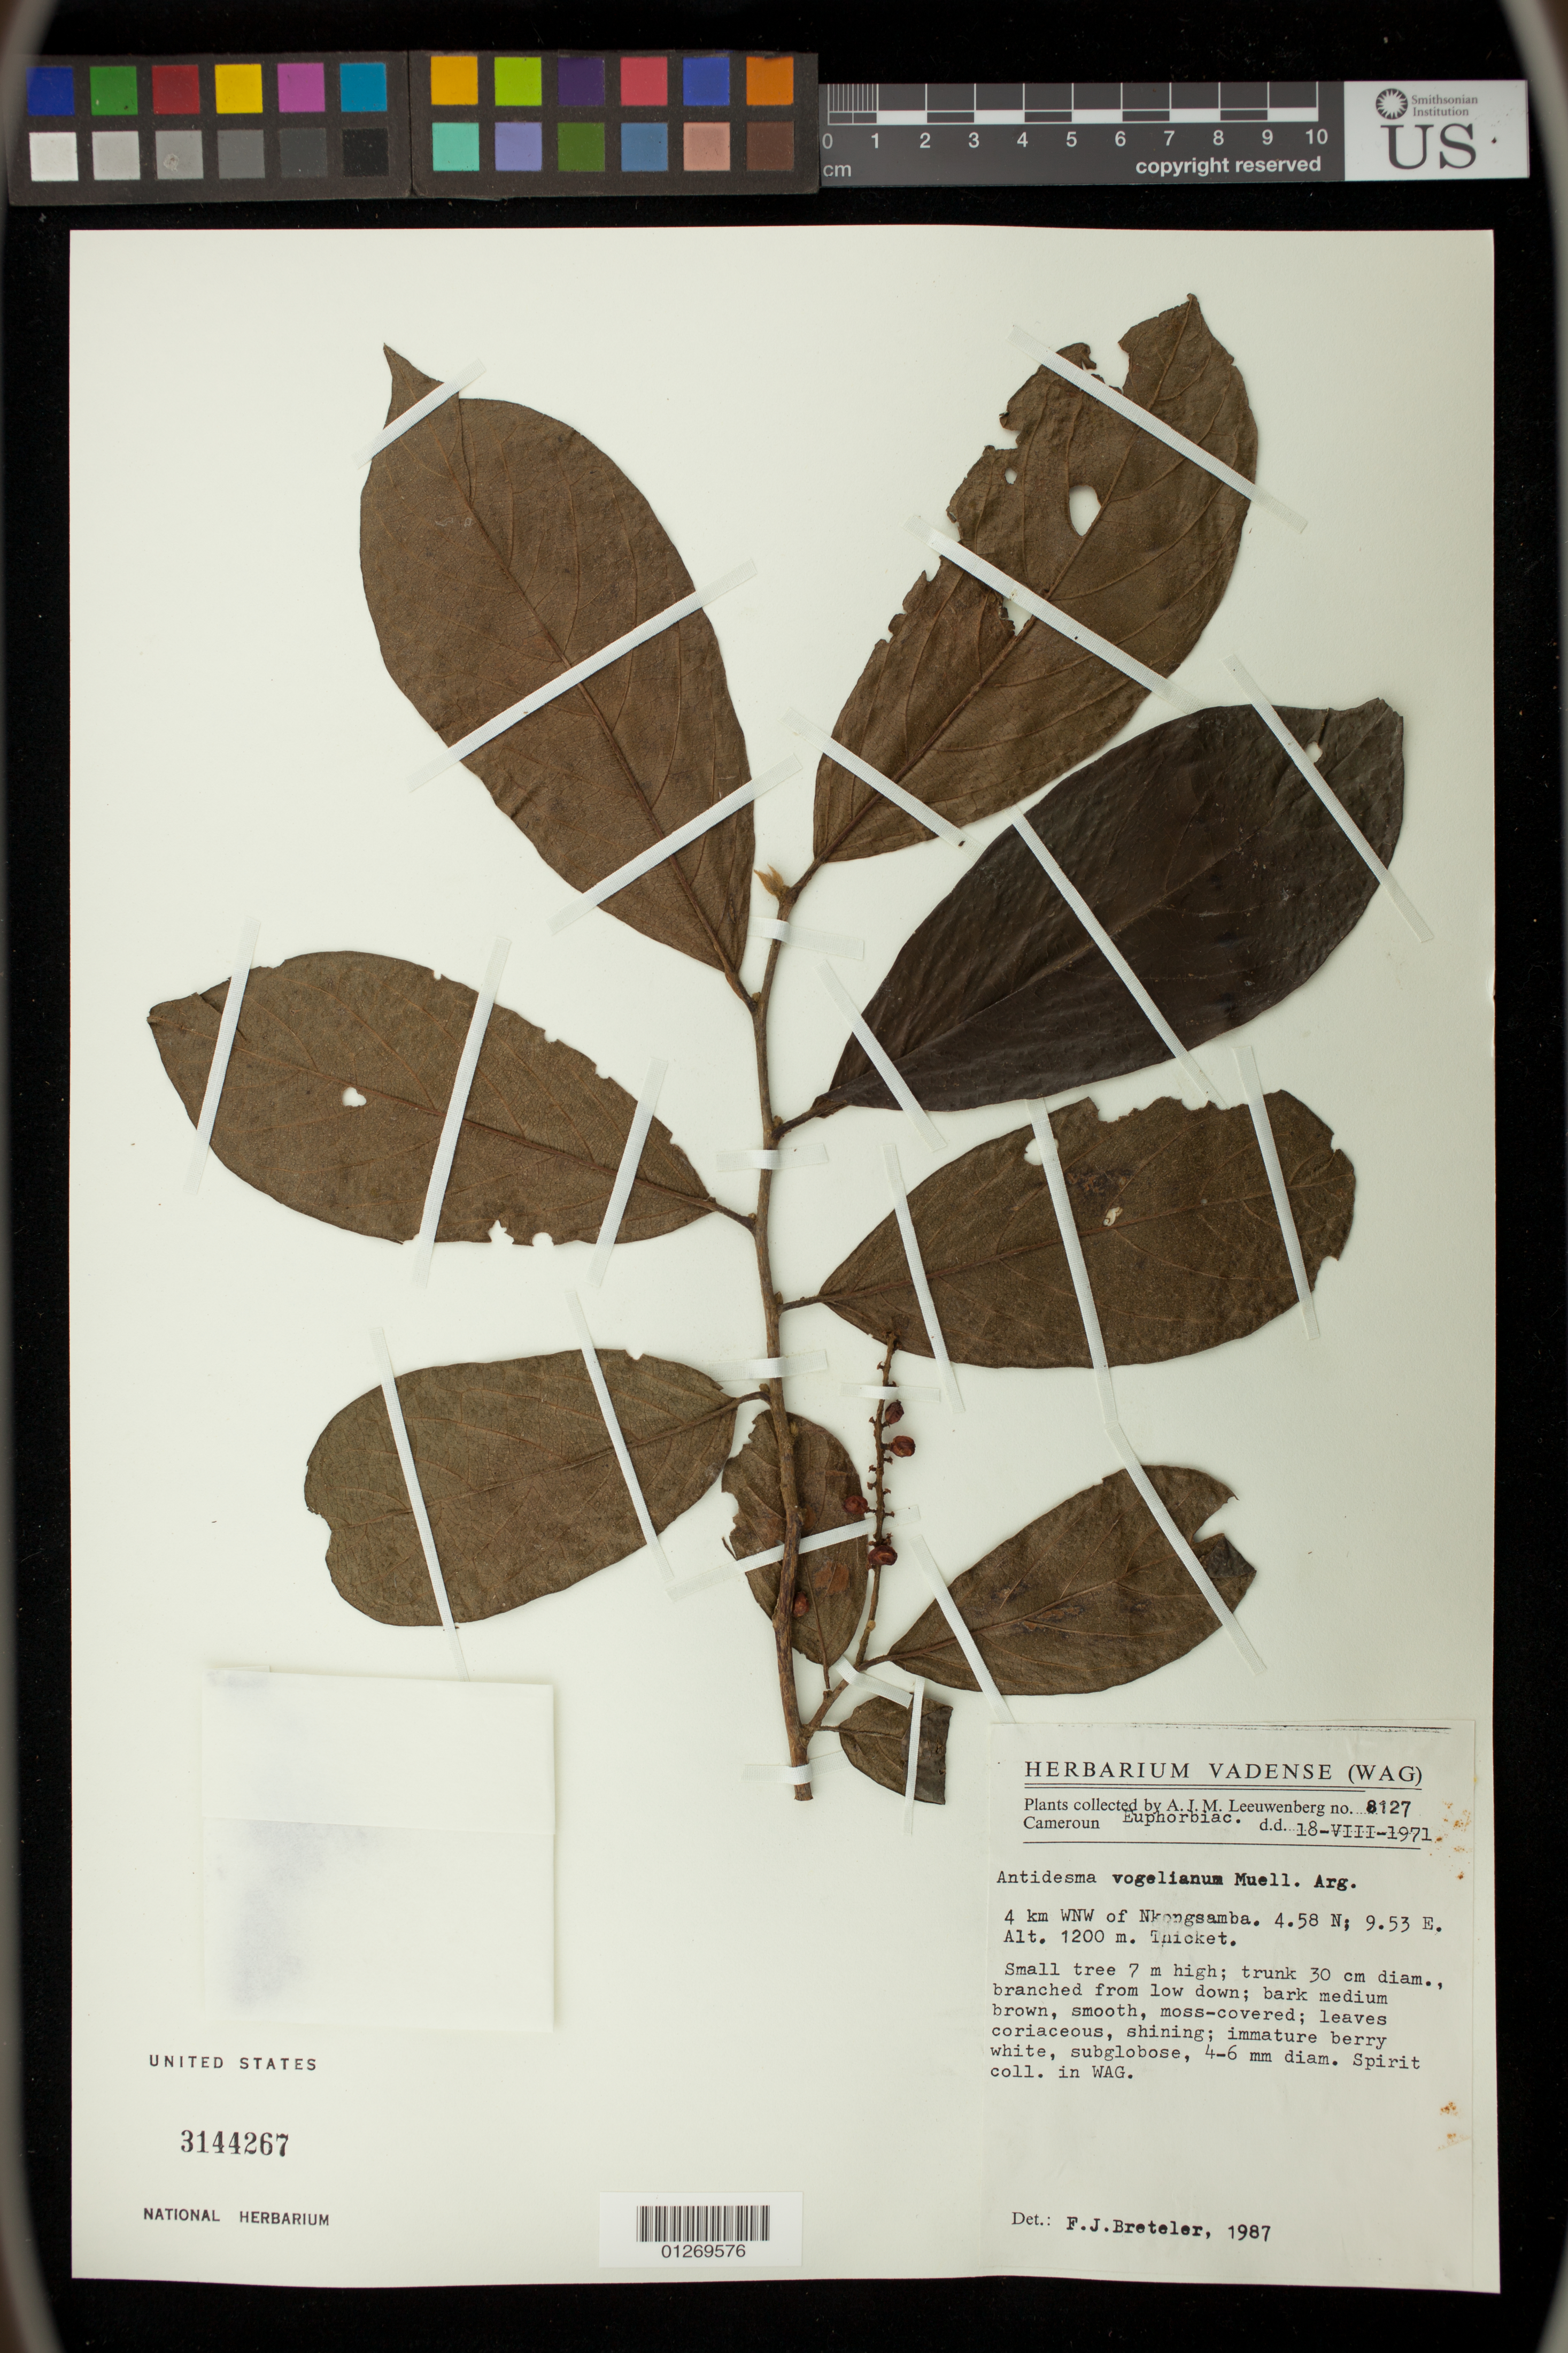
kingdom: Plantae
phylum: Tracheophyta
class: Magnoliopsida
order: Malpighiales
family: Phyllanthaceae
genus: Antidesma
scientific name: Antidesma vogelianum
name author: Müll. Arg.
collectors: A. J. M. Leeuwenberg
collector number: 8127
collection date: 1971-08-18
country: Cameroon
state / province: Littoral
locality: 4 km WNW of Nkongsamba.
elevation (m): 1200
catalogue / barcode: US 3144267